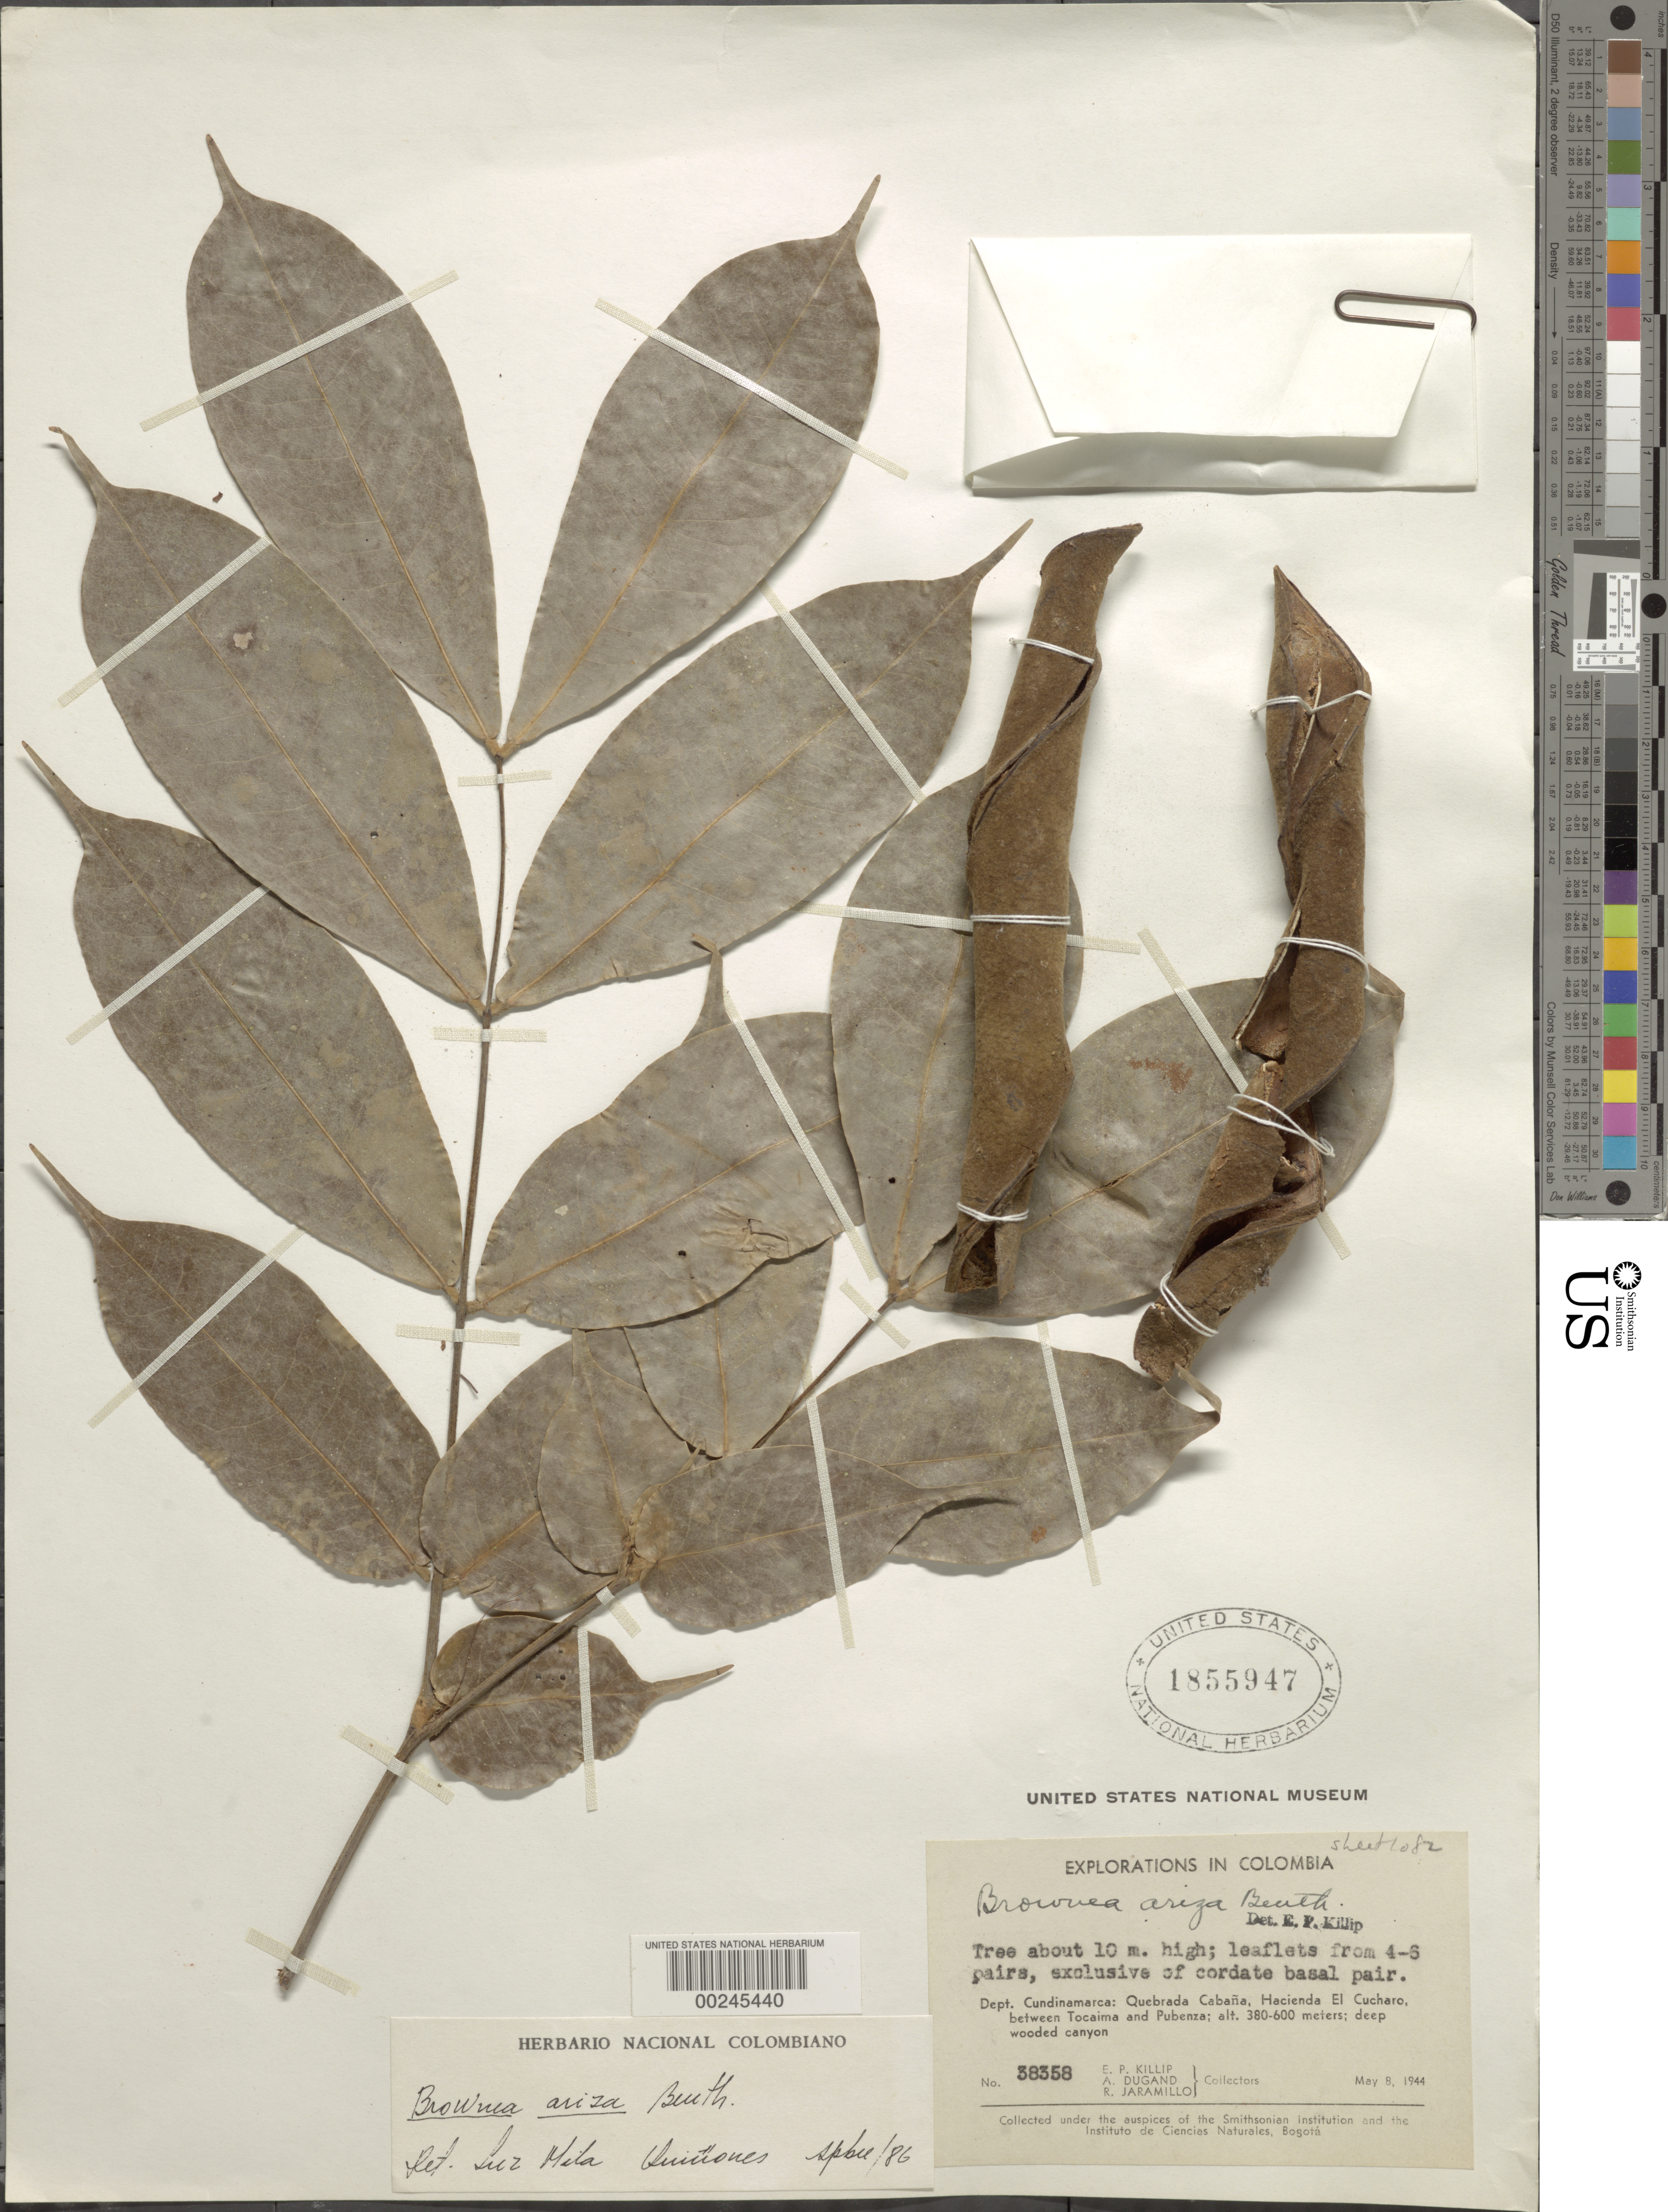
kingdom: Plantae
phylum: Tracheophyta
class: Magnoliopsida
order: Fabales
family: Fabaceae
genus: Brownea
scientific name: Brownea ariza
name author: Benth.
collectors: E. P. Killip, A. Dugand G. & R. Jaramillo M.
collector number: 38358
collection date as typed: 08 May 1944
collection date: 1944-05-08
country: Colombia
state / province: Cundinamarca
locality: Quebrada Cabana, Hacienda El Cucharo, between Tocaima and Pubenza Cabana.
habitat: Deep wooded canyon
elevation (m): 380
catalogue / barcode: US 1855947